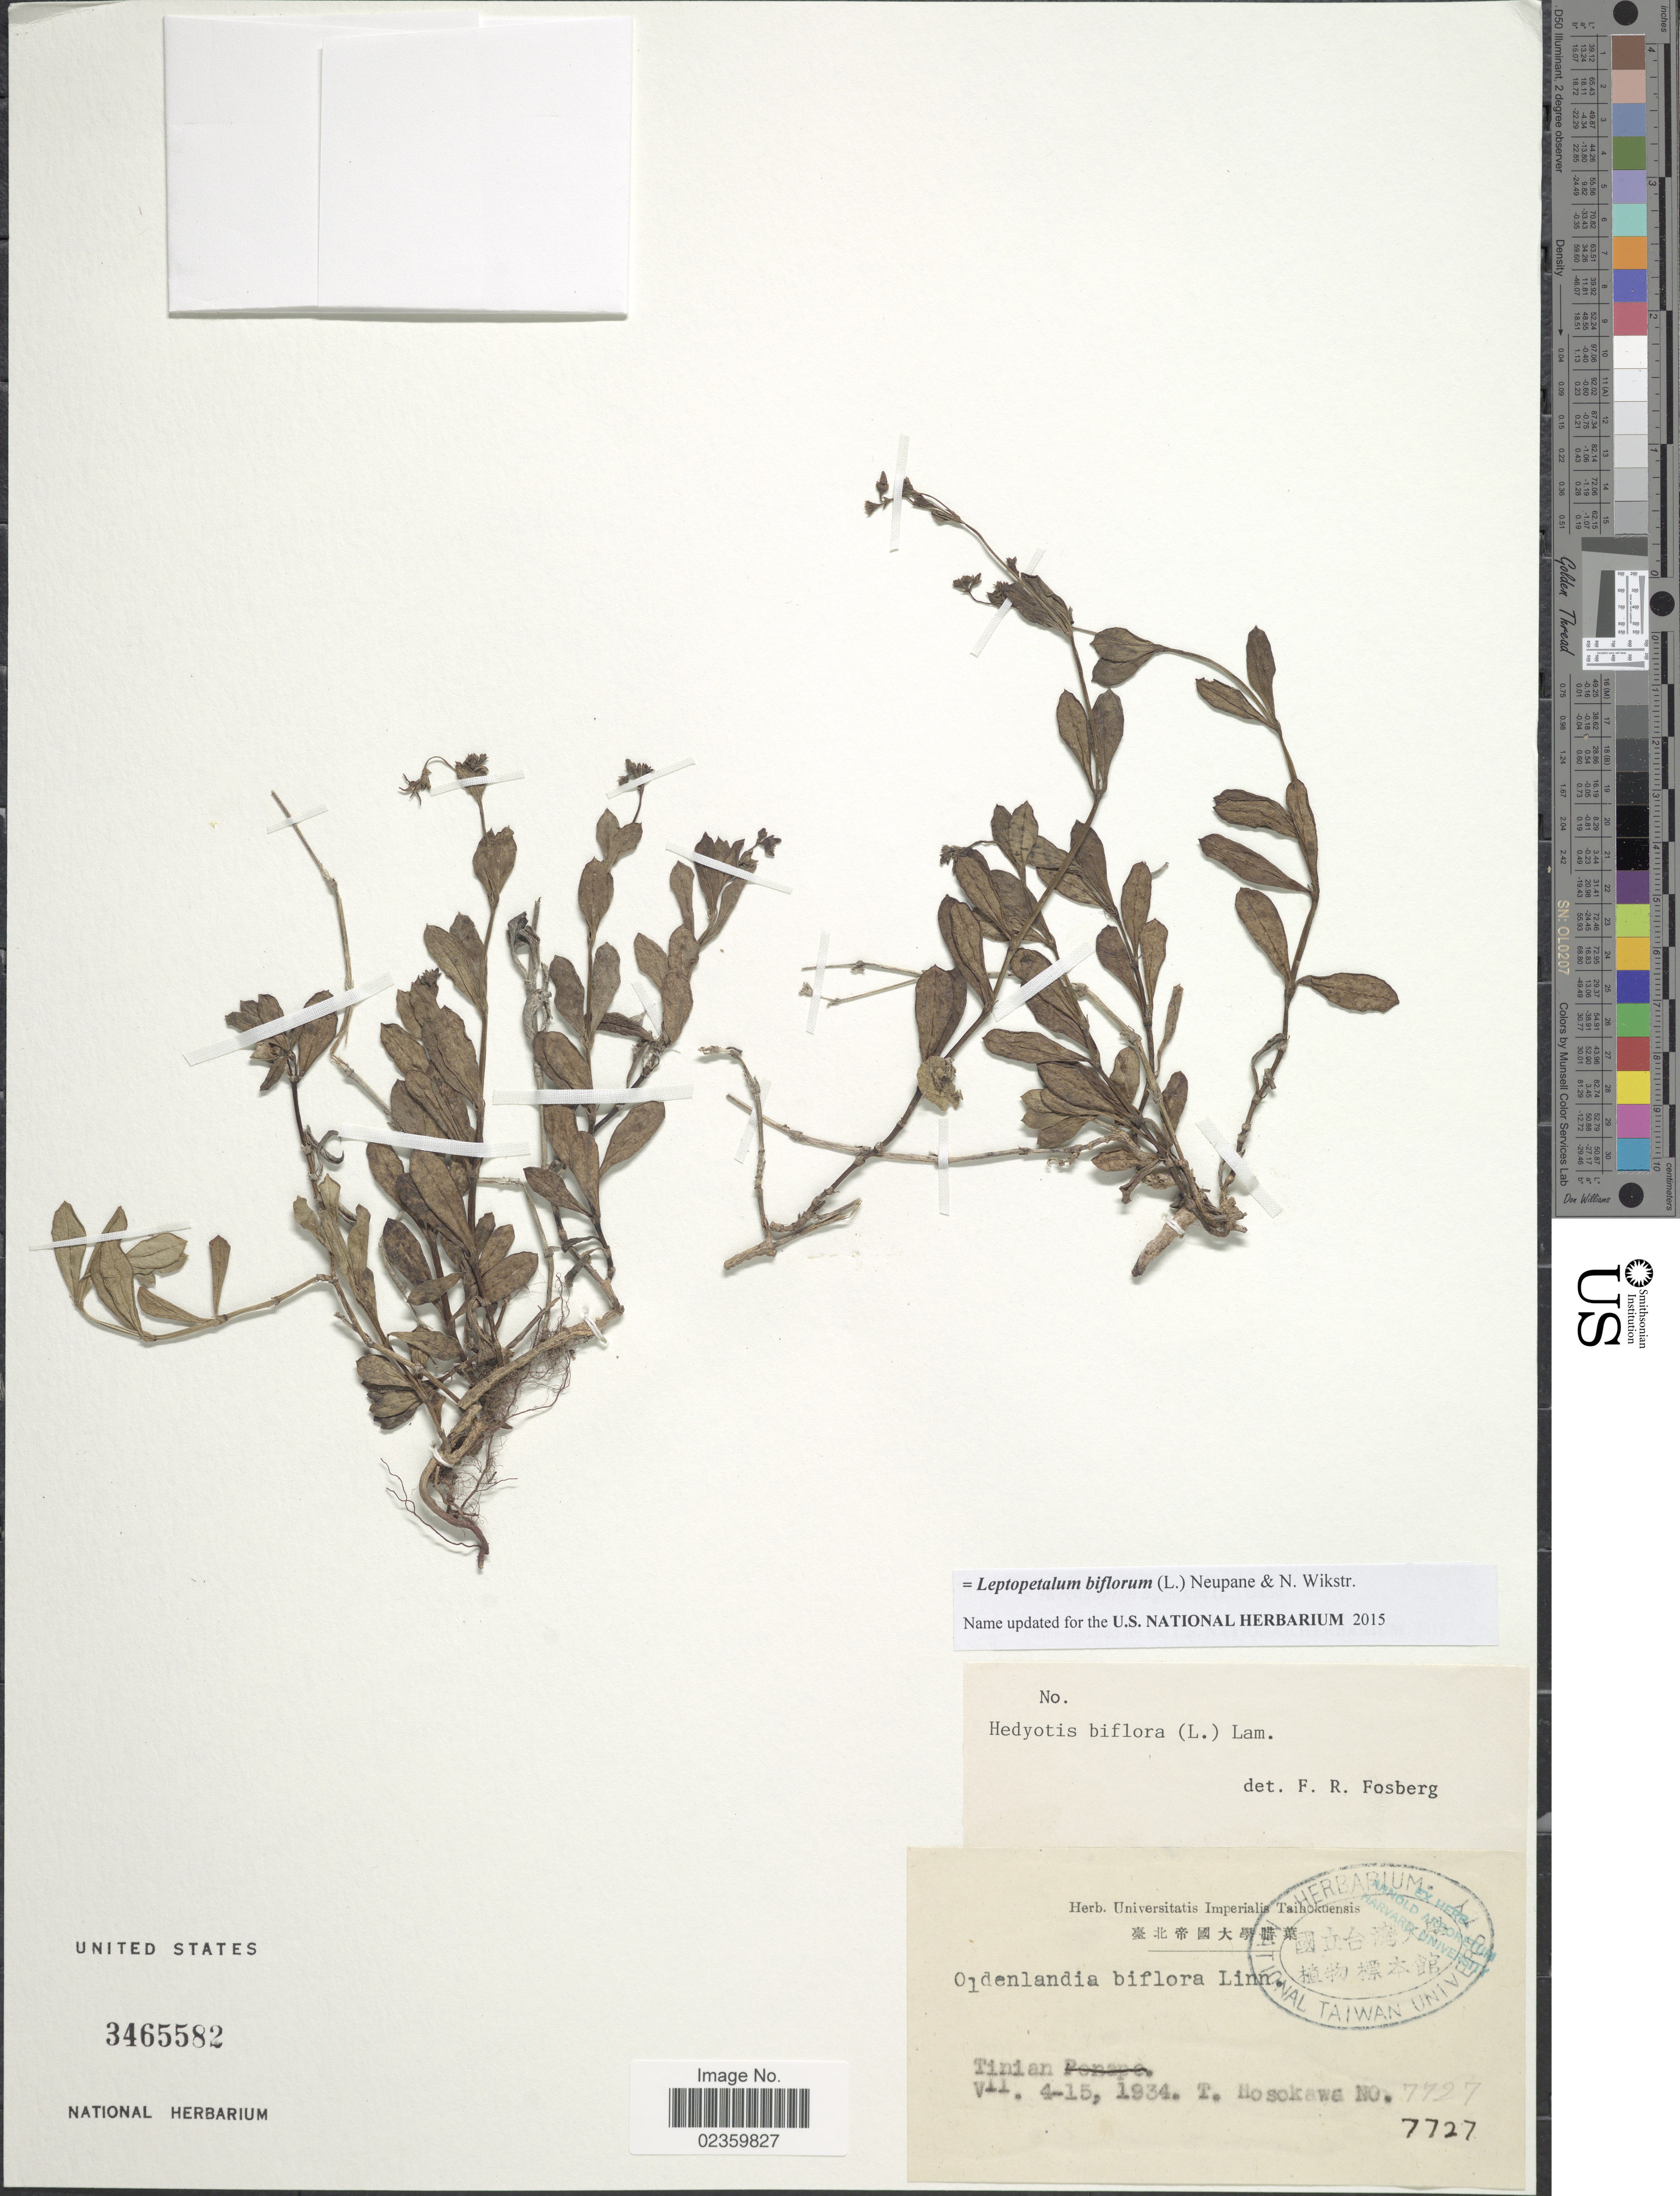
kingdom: Plantae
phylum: Tracheophyta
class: Magnoliopsida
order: Gentianales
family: Rubiaceae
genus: Leptopetalum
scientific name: Leptopetalum biflorum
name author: (L.) Neupane & N. Wikstr.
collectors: T. Hosokawa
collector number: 7727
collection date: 1934-07-04/1934-07-15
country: Northern Mariana Islands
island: Tinian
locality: Tinian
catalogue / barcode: US 3465582